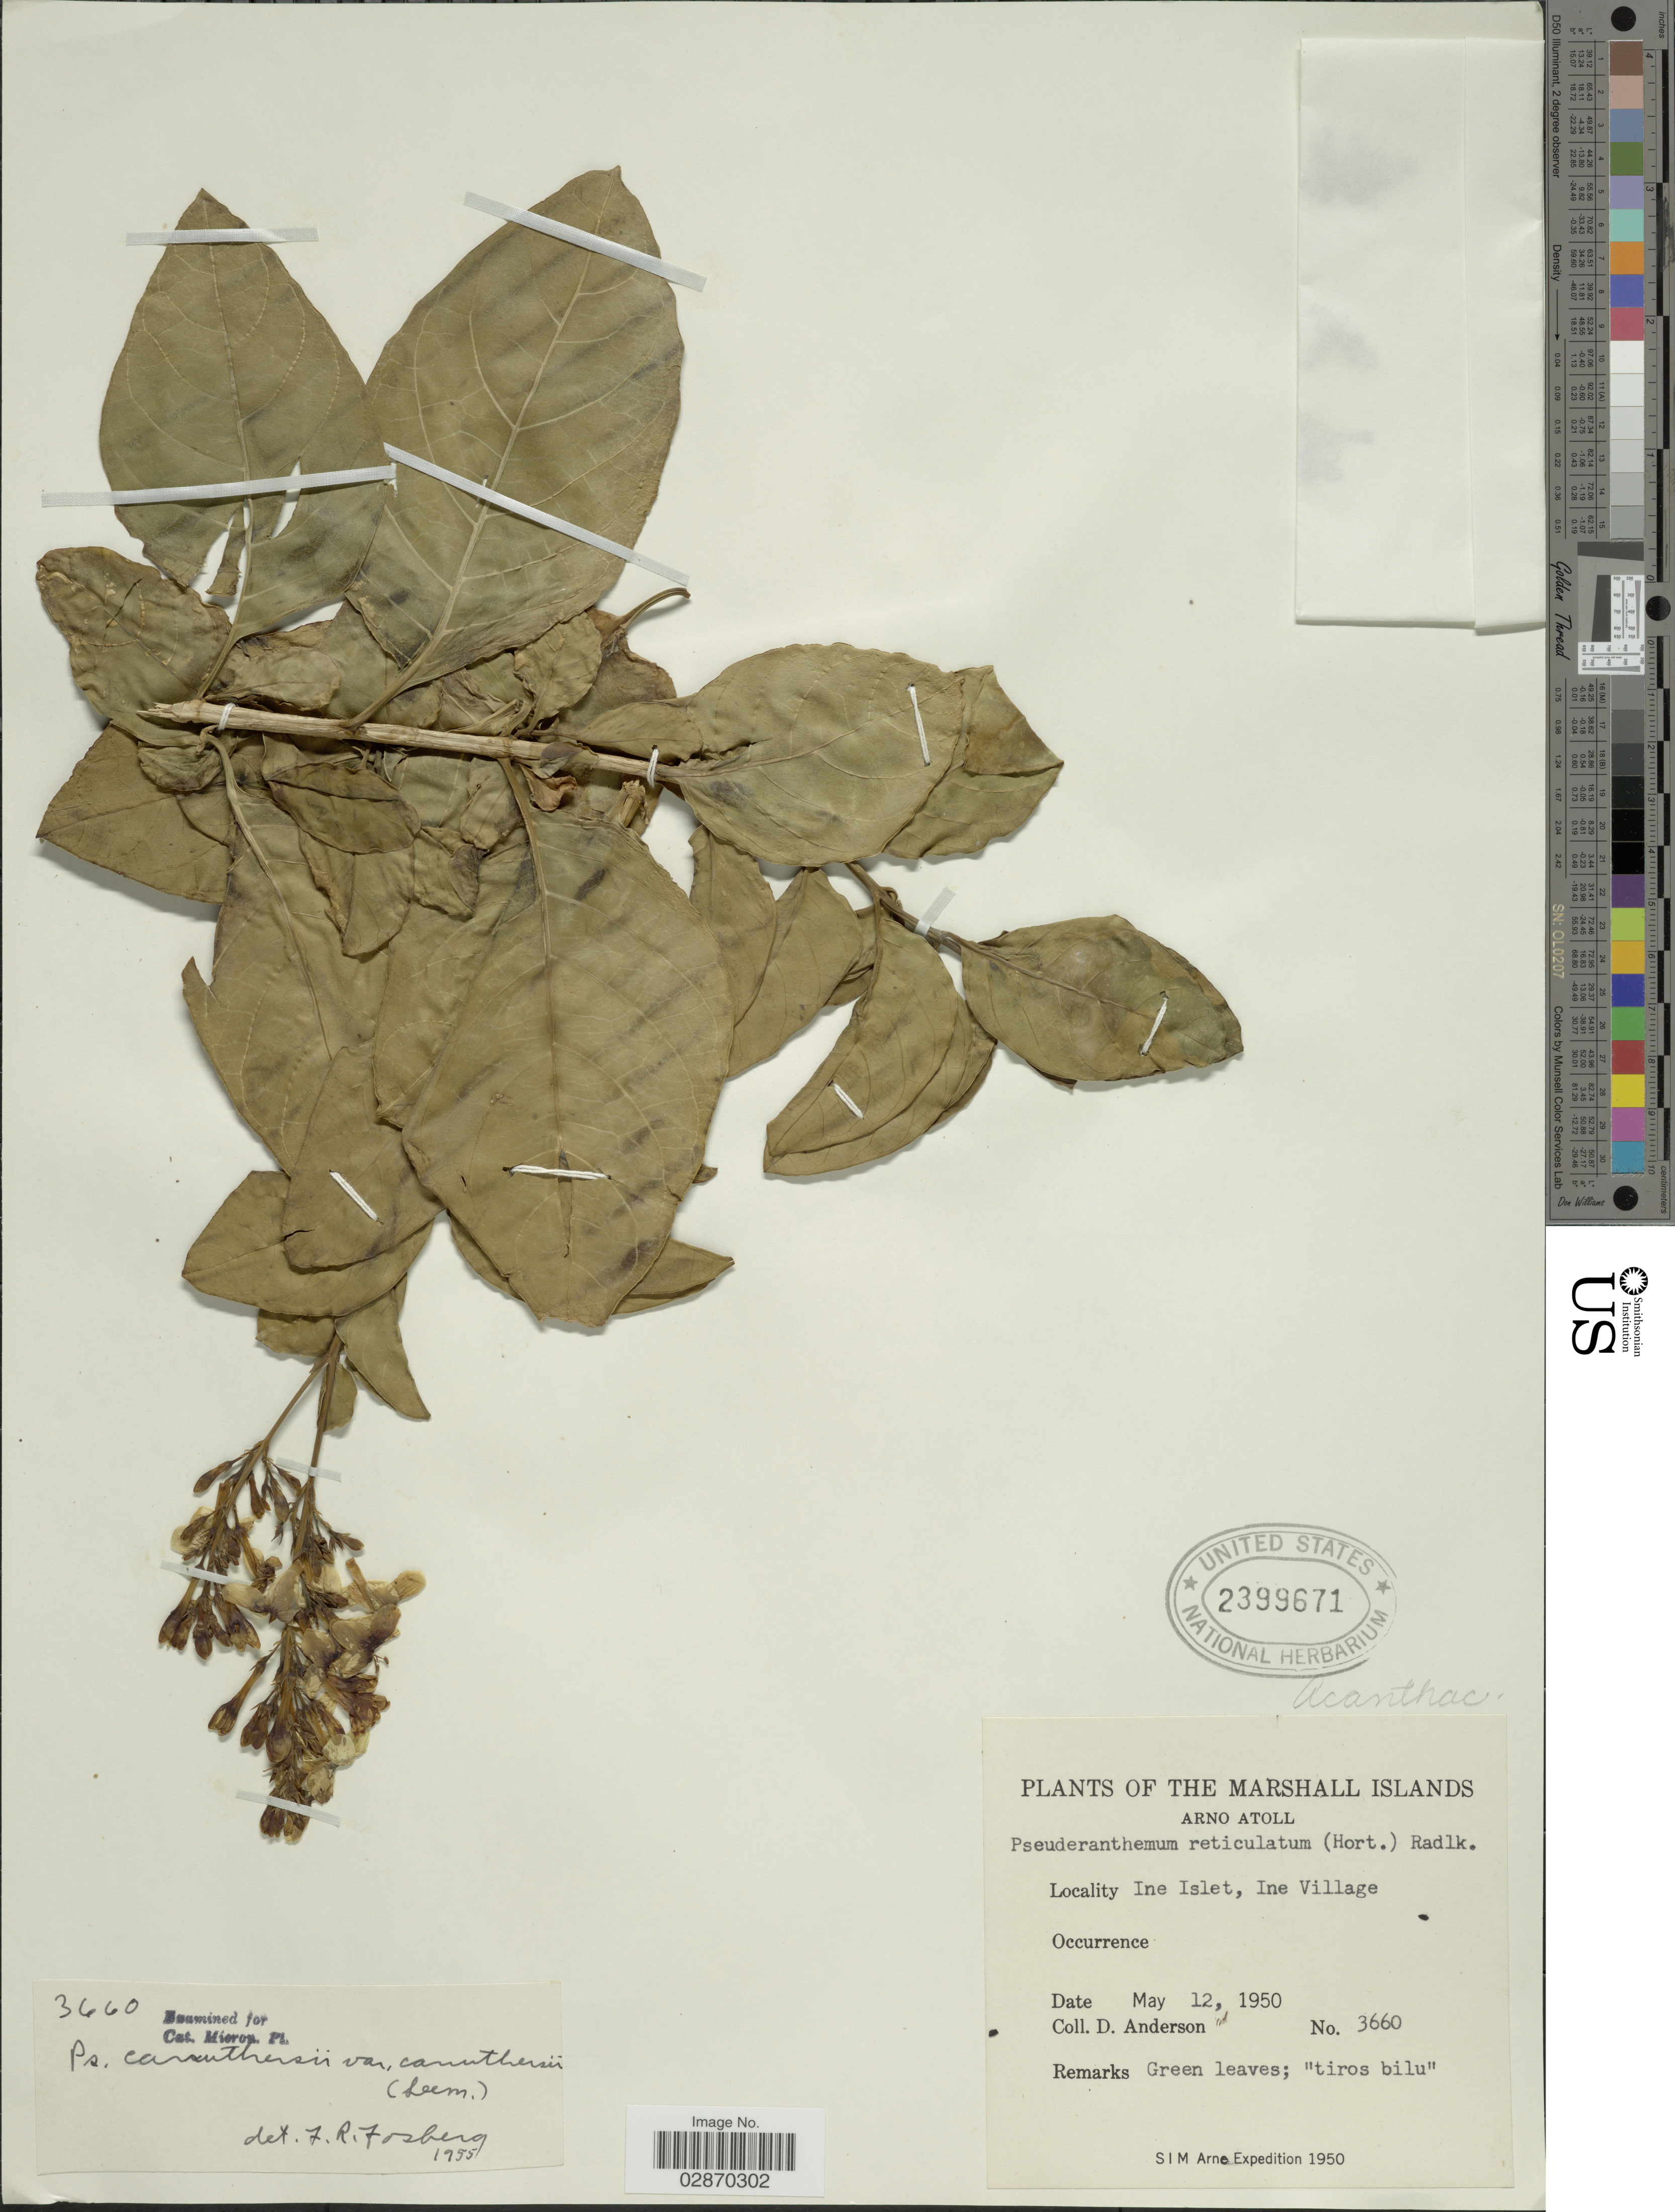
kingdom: Plantae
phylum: Tracheophyta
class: Magnoliopsida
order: Lamiales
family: Acanthaceae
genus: Pseuderanthemum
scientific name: Pseuderanthemum carruthersii var. carruthersii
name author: (Seem.) Guillaumin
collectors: D. Anderson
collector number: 3660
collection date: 1950-05-12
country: Marshall Islands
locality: Arno Atoll, Ine Islet, Ine Village.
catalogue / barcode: US 2399671